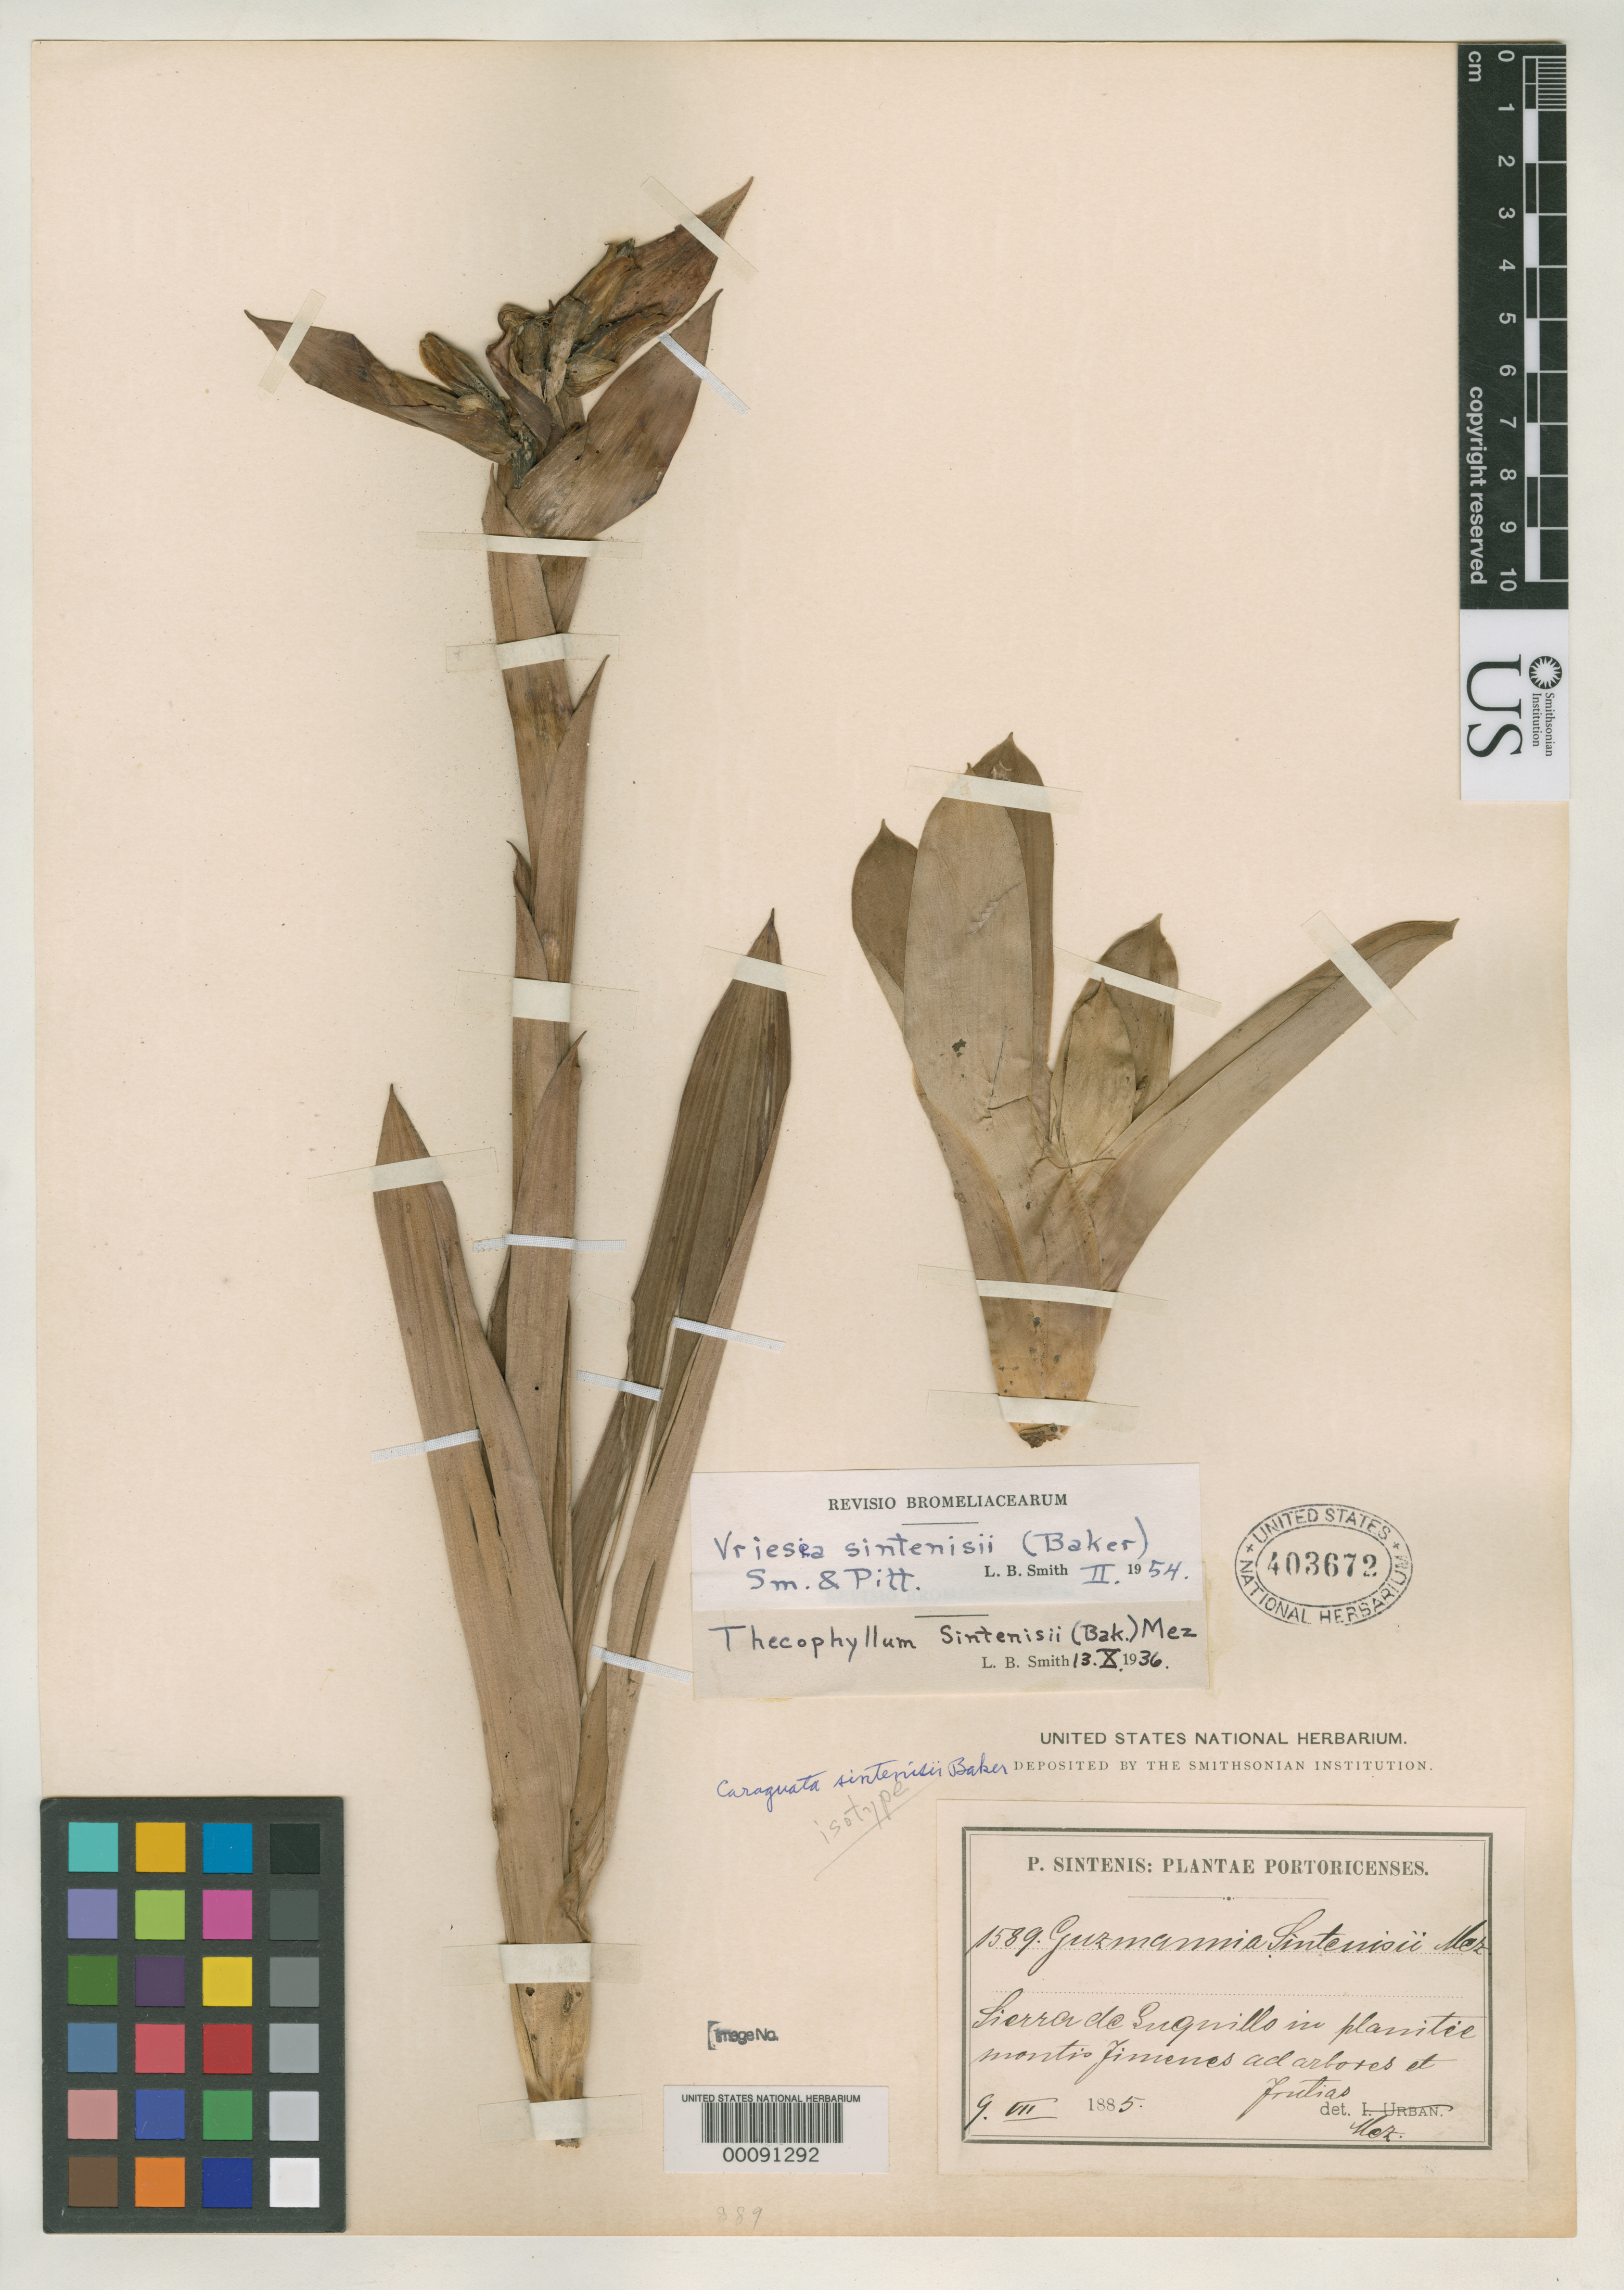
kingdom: Plantae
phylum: Tracheophyta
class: Liliopsida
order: Poales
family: Bromeliaceae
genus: Caraguata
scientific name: Caraguata sintenisii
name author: Baker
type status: Isotype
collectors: P. Sintenis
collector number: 1589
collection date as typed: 09 Jul 1885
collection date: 1885-07-09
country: Puerto Rico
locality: Sierra de Luquillo, in planitis [?] montis Jimenes ad arbores et frutias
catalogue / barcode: US 403672